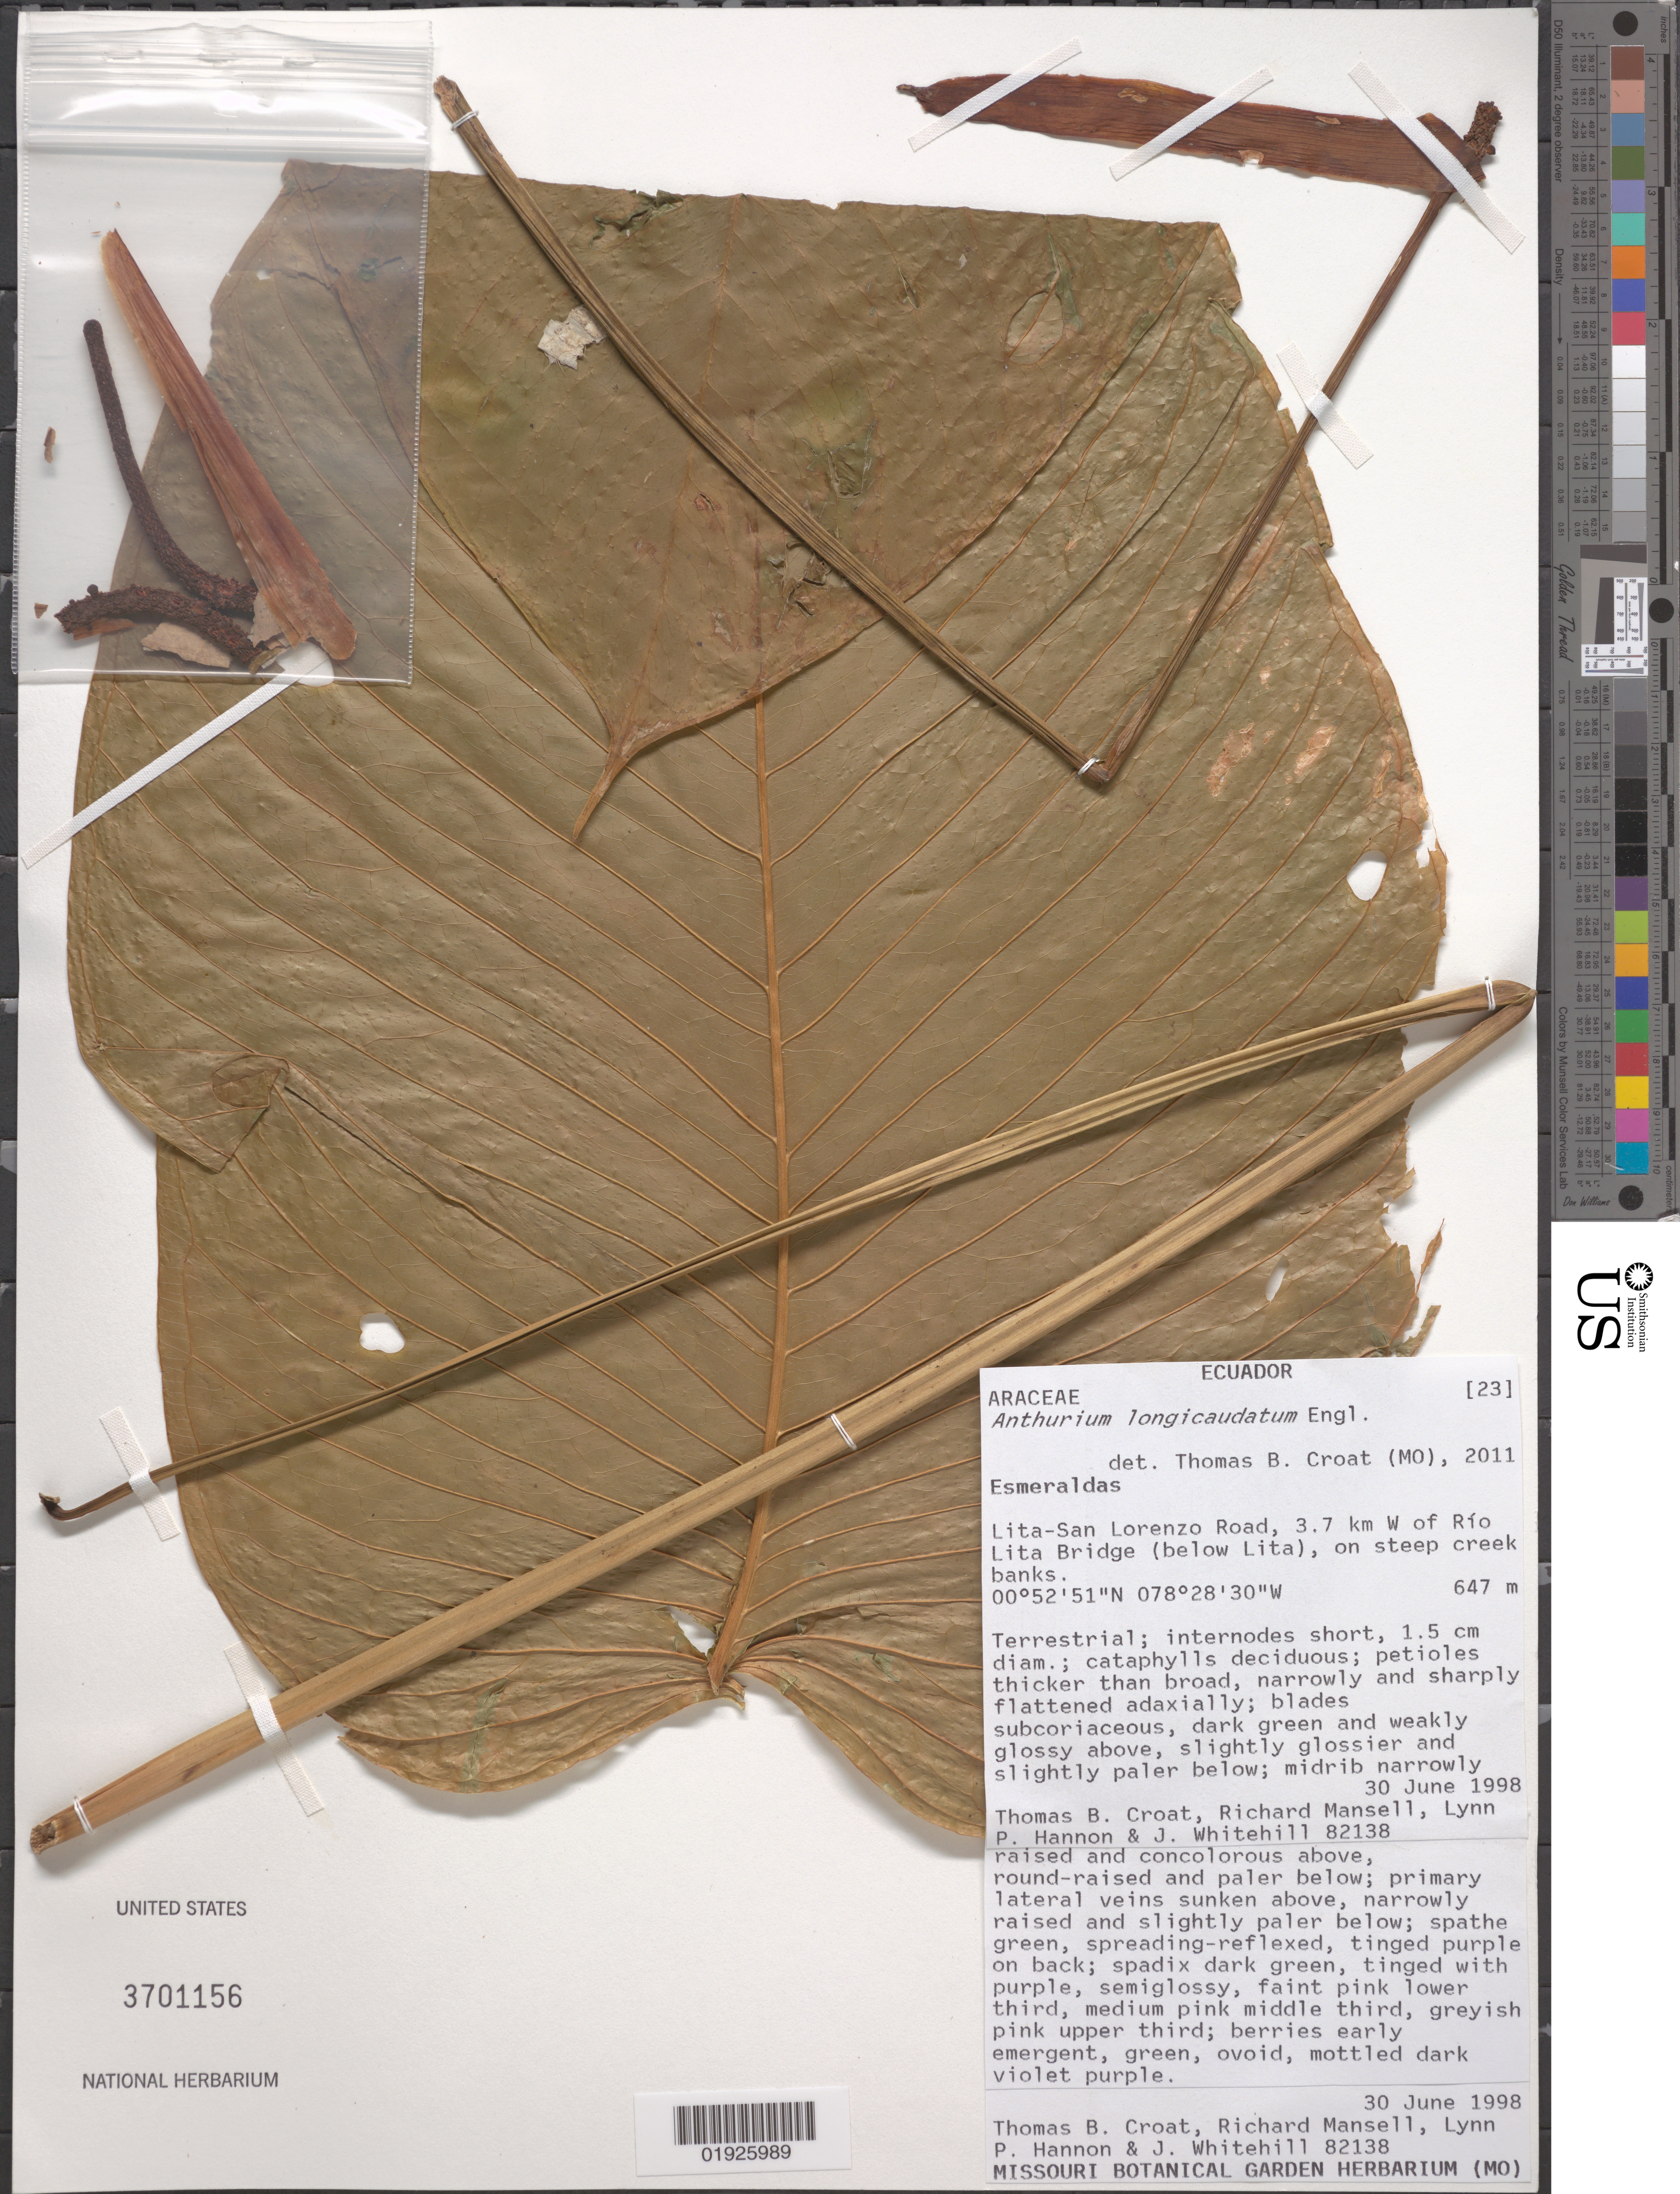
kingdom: Plantae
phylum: Tracheophyta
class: Liliopsida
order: Alismatales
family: Araceae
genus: Anthurium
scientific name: Anthurium longicaudatum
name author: Engl.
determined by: Croat, Thomas B., Missouri Botanical Garden (MO)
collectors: T. B. Croat, R. Mansell, L. Hannon & J. Whitehill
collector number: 82138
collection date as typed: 30 Jun 1998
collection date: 1998-06-30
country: Ecuador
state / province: Esmeraldas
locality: Lita-San Lorenzo Road, 3.7 km W of Rio Lita Bridge (below Lita), on steep creek banks.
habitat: On steep creek banks.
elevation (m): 647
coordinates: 00 52 51 N, 078 28 30 W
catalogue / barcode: US 3701156